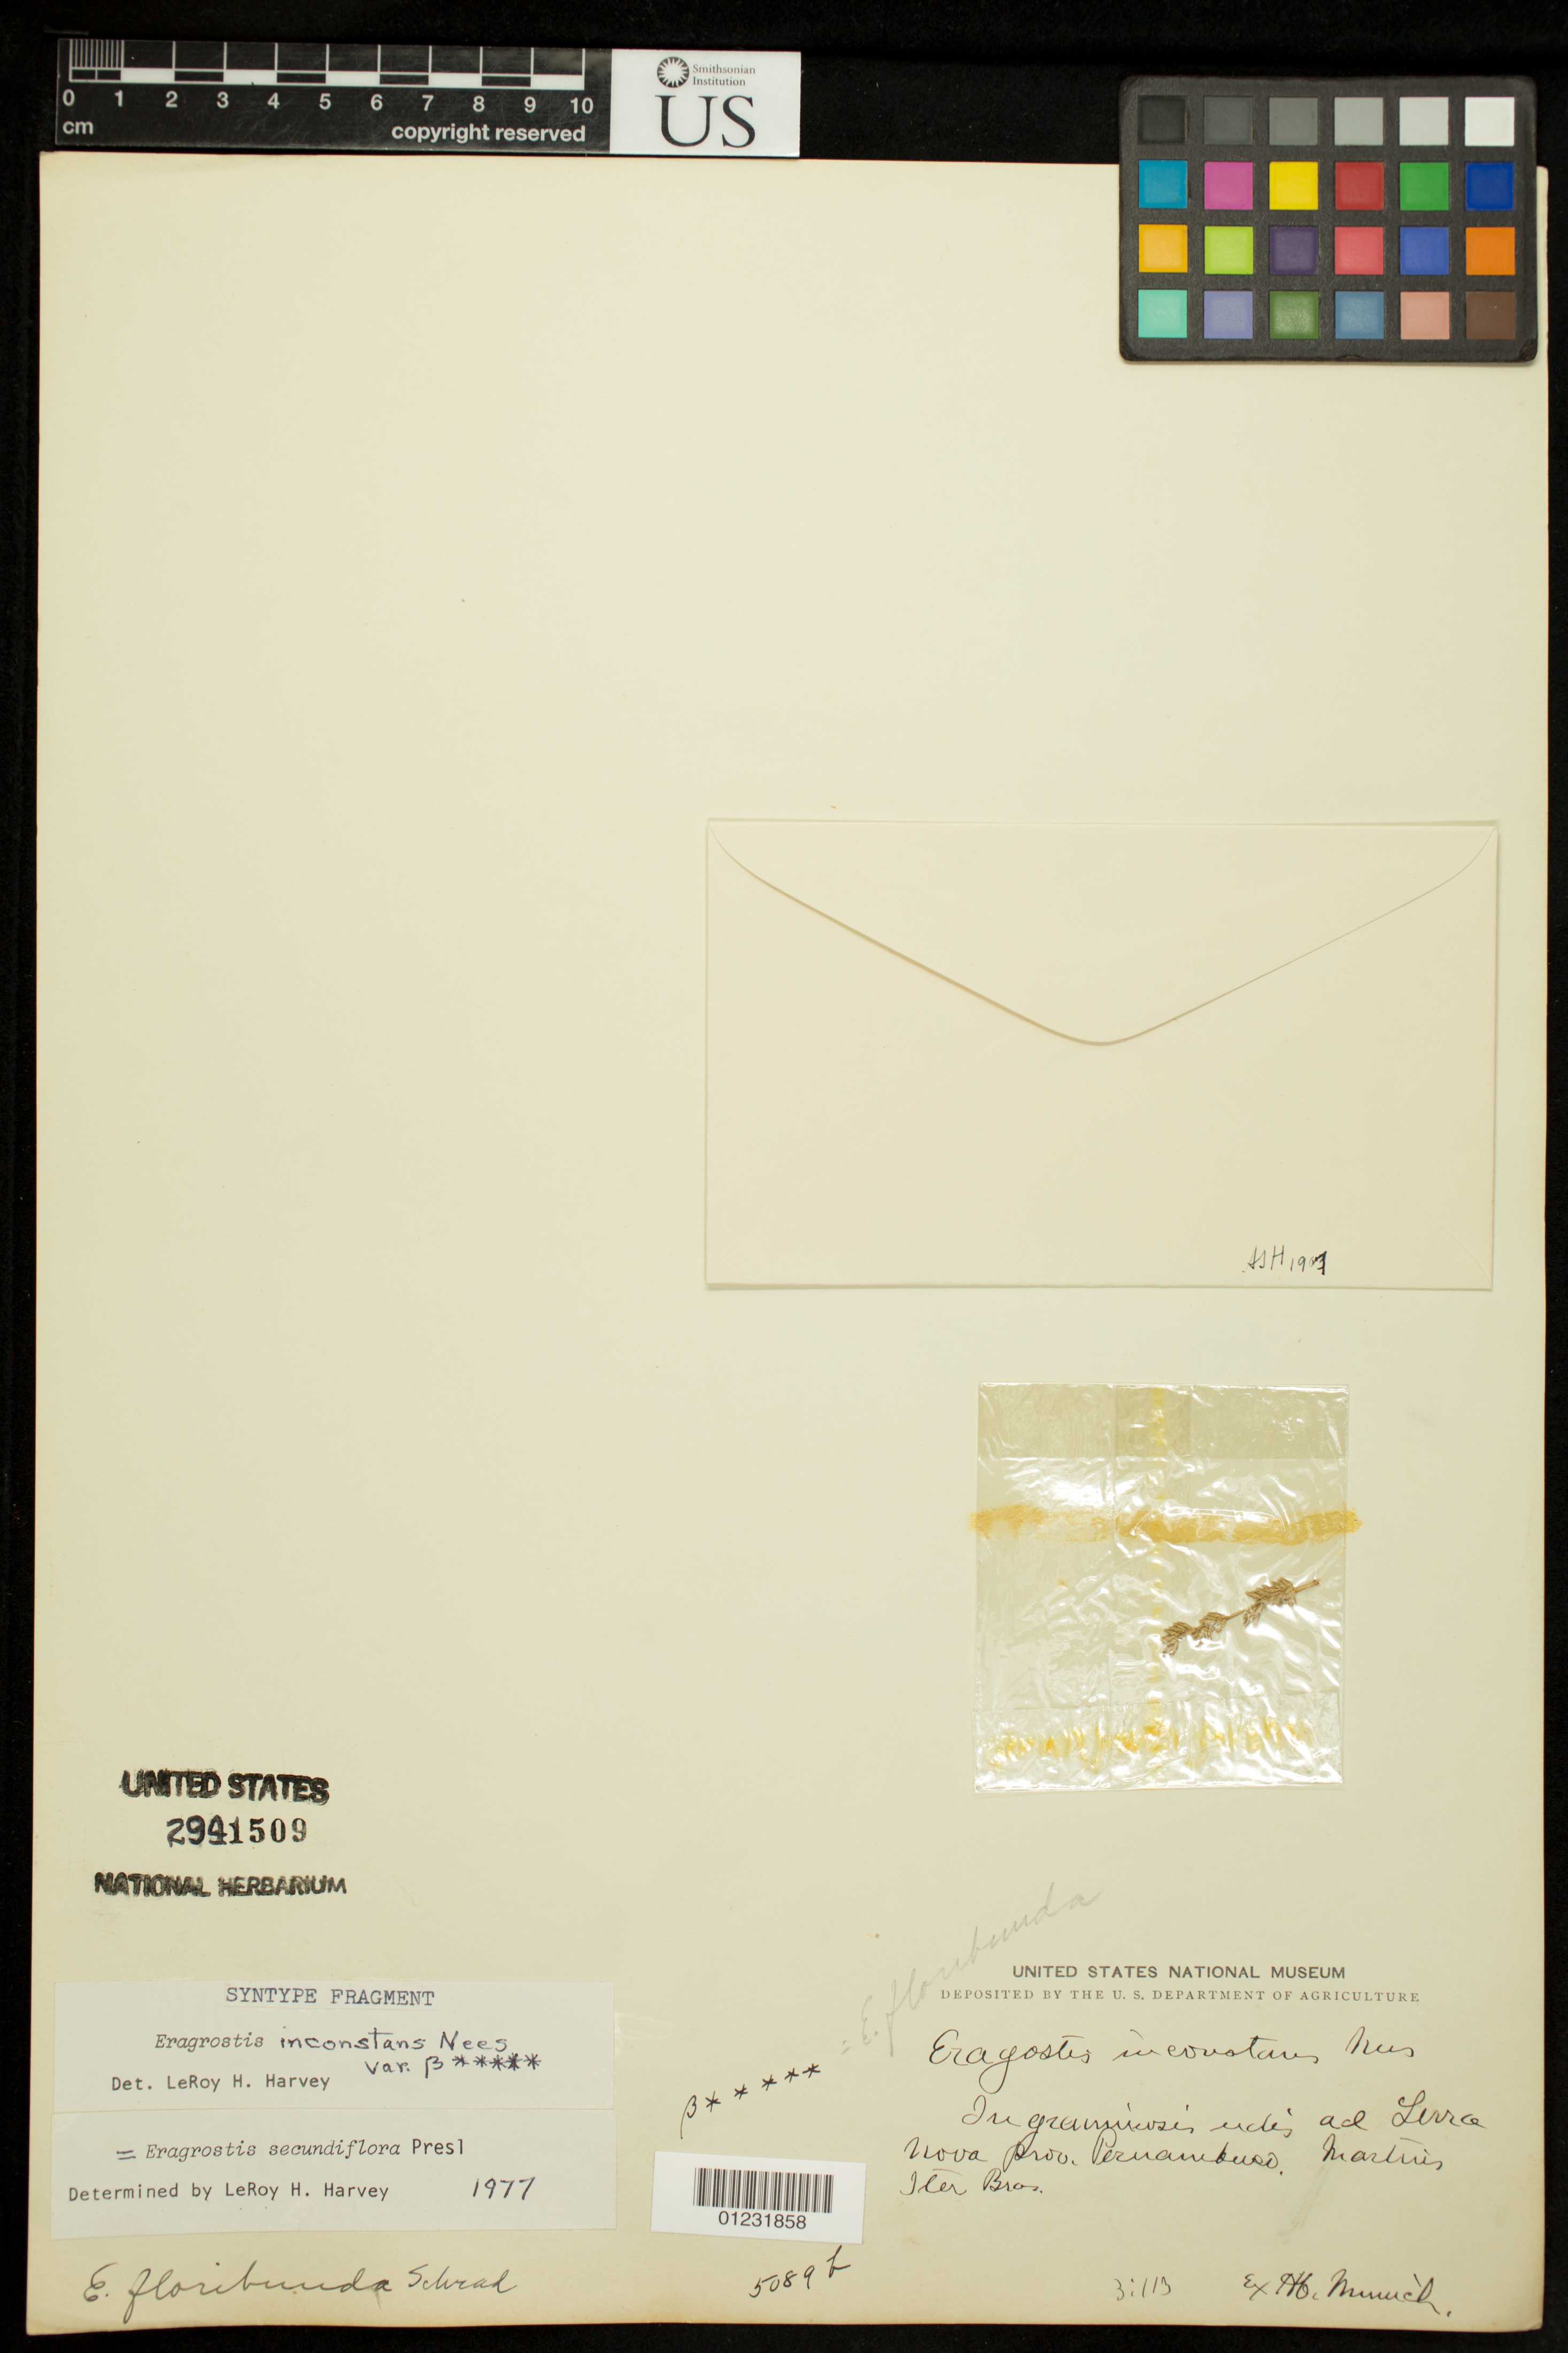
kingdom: Plantae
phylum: Tracheophyta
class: Liliopsida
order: Poales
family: Poaceae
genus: Eragrostis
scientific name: Eragrostis inconstans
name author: Nees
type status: Syntype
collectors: C. F. Martius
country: Brazil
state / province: Pernambuco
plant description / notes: Fragmentary material of type specimen ex herb. Munich.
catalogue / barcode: US 2941509